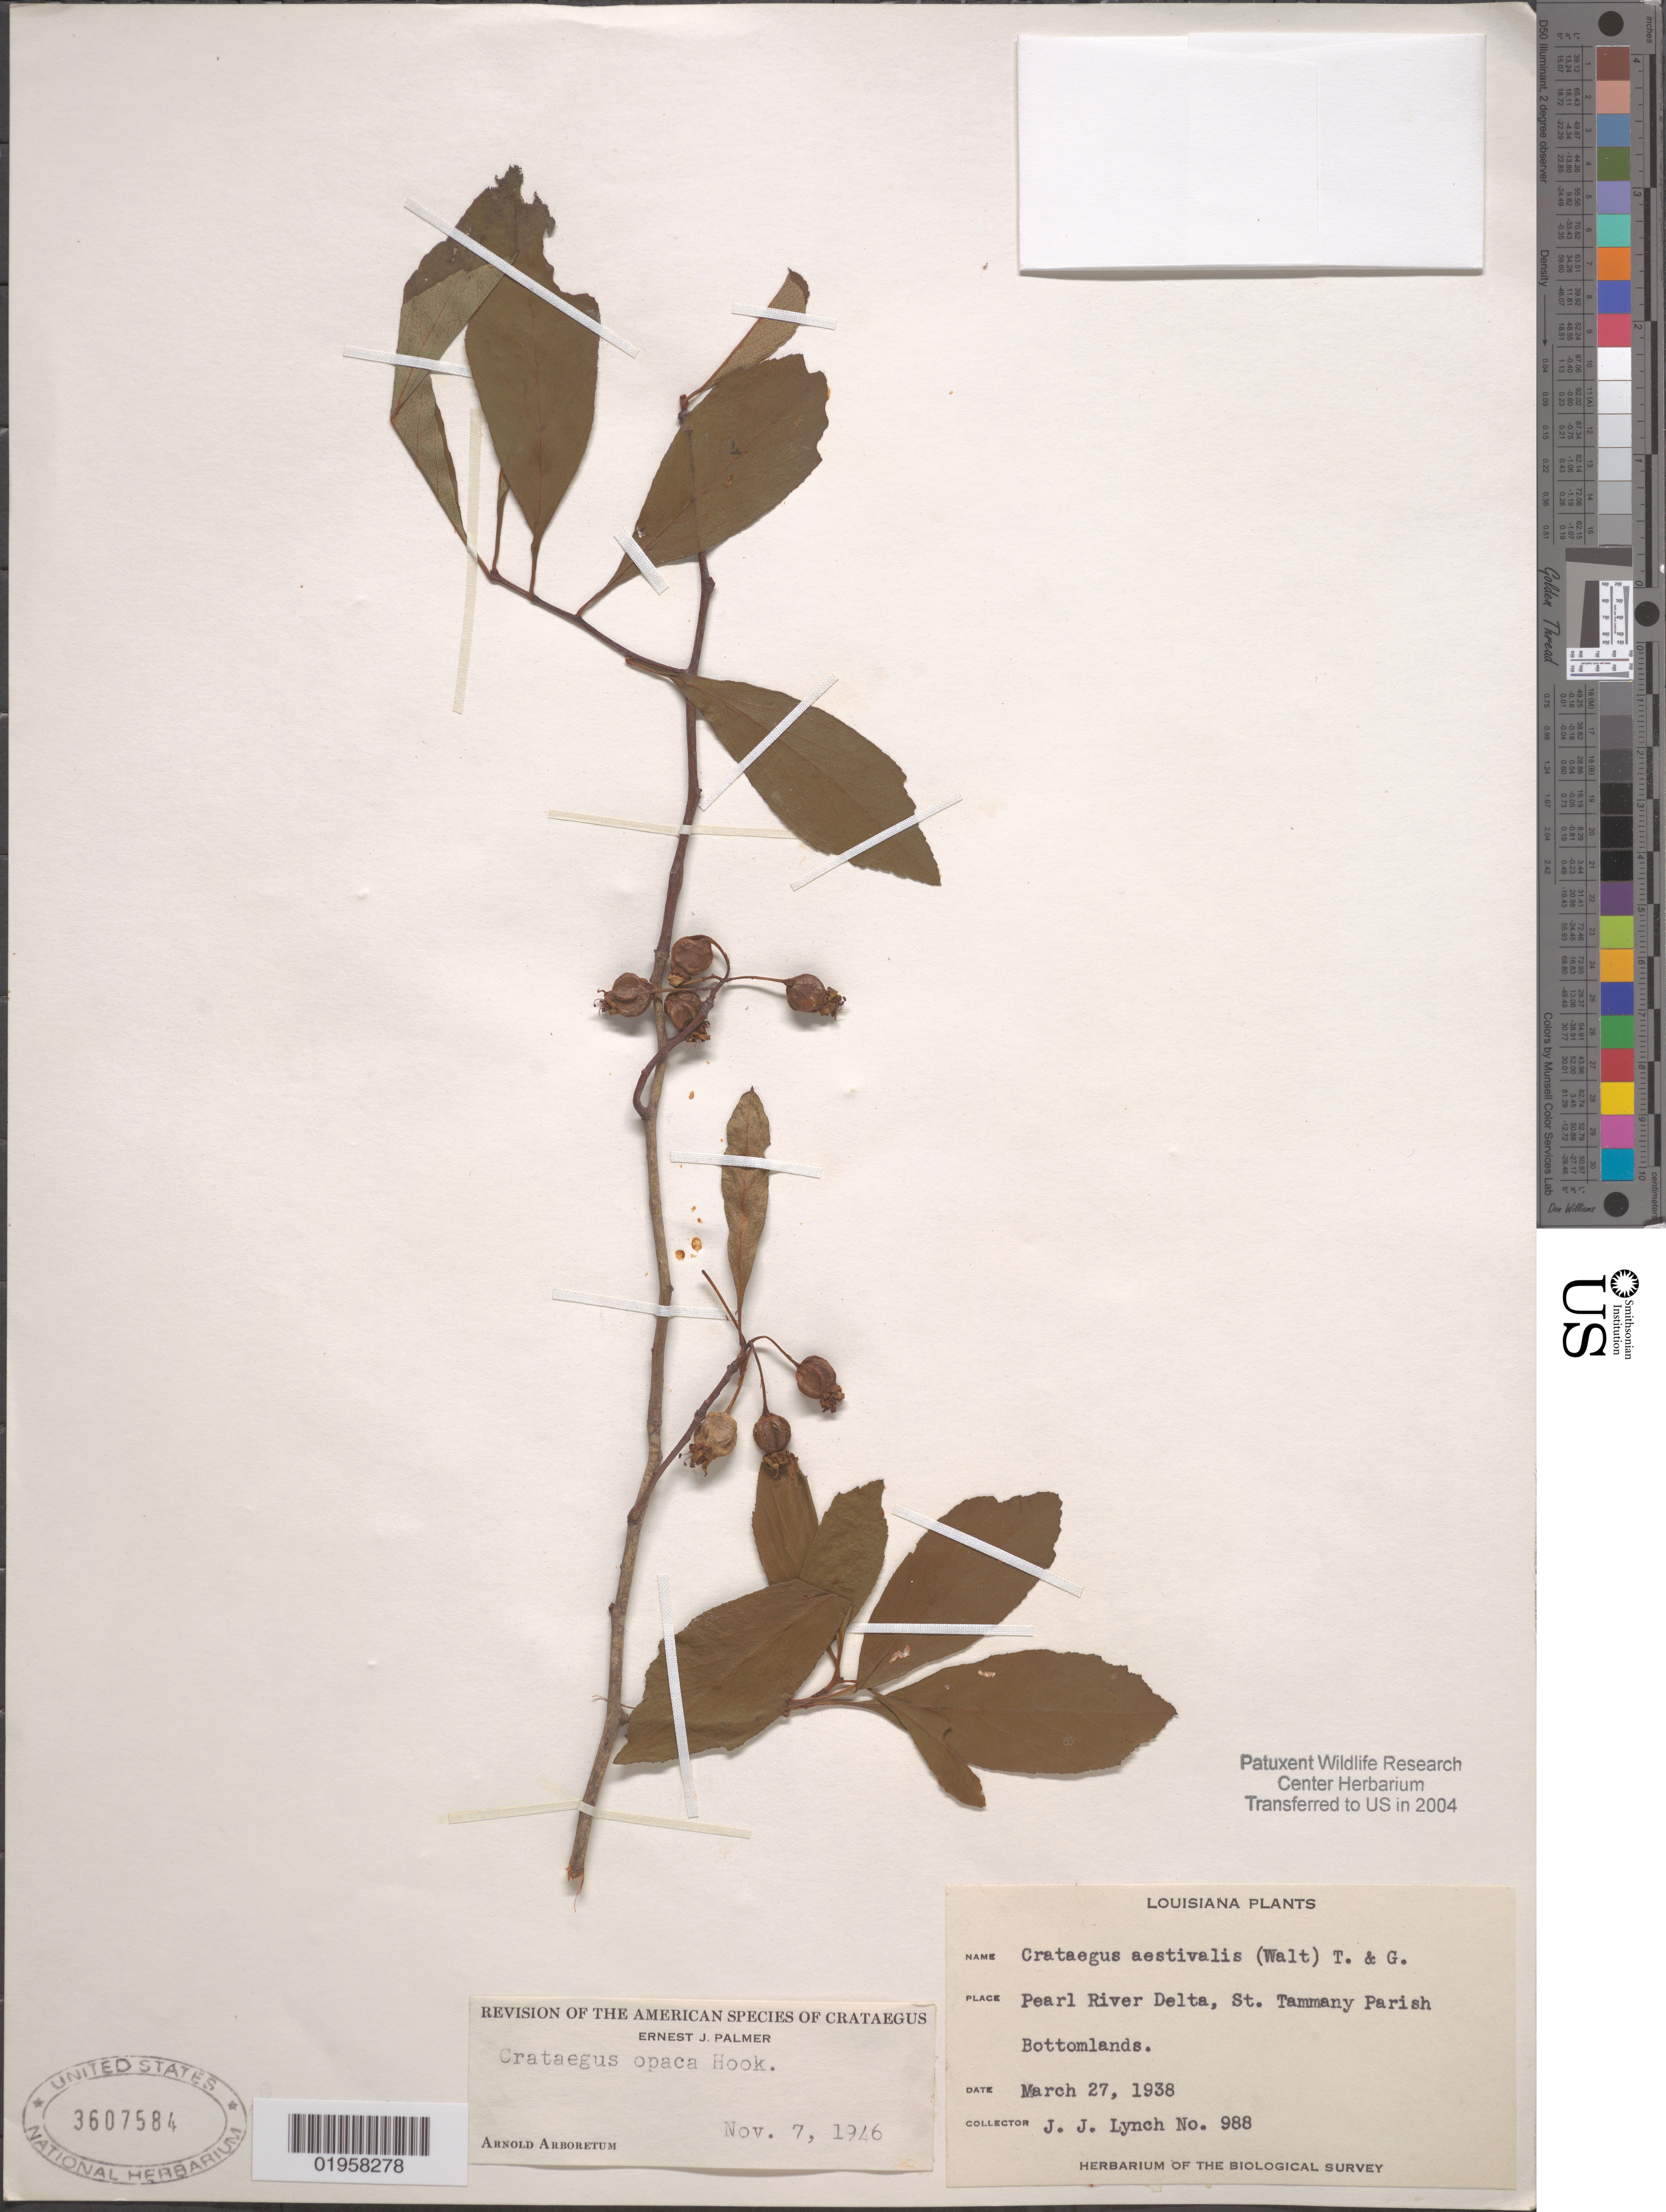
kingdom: Plantae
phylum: Tracheophyta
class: Magnoliopsida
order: Rosales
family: Rosaceae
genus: Crataegus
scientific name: Crataegus aestivalis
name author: (Walter) Torr. & A. Gray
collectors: J. Lynch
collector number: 988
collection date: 1938-03-27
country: United States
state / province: Louisiana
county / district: St. Tammany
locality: Pearl River Delta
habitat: Bottomlands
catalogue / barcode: US 3607584